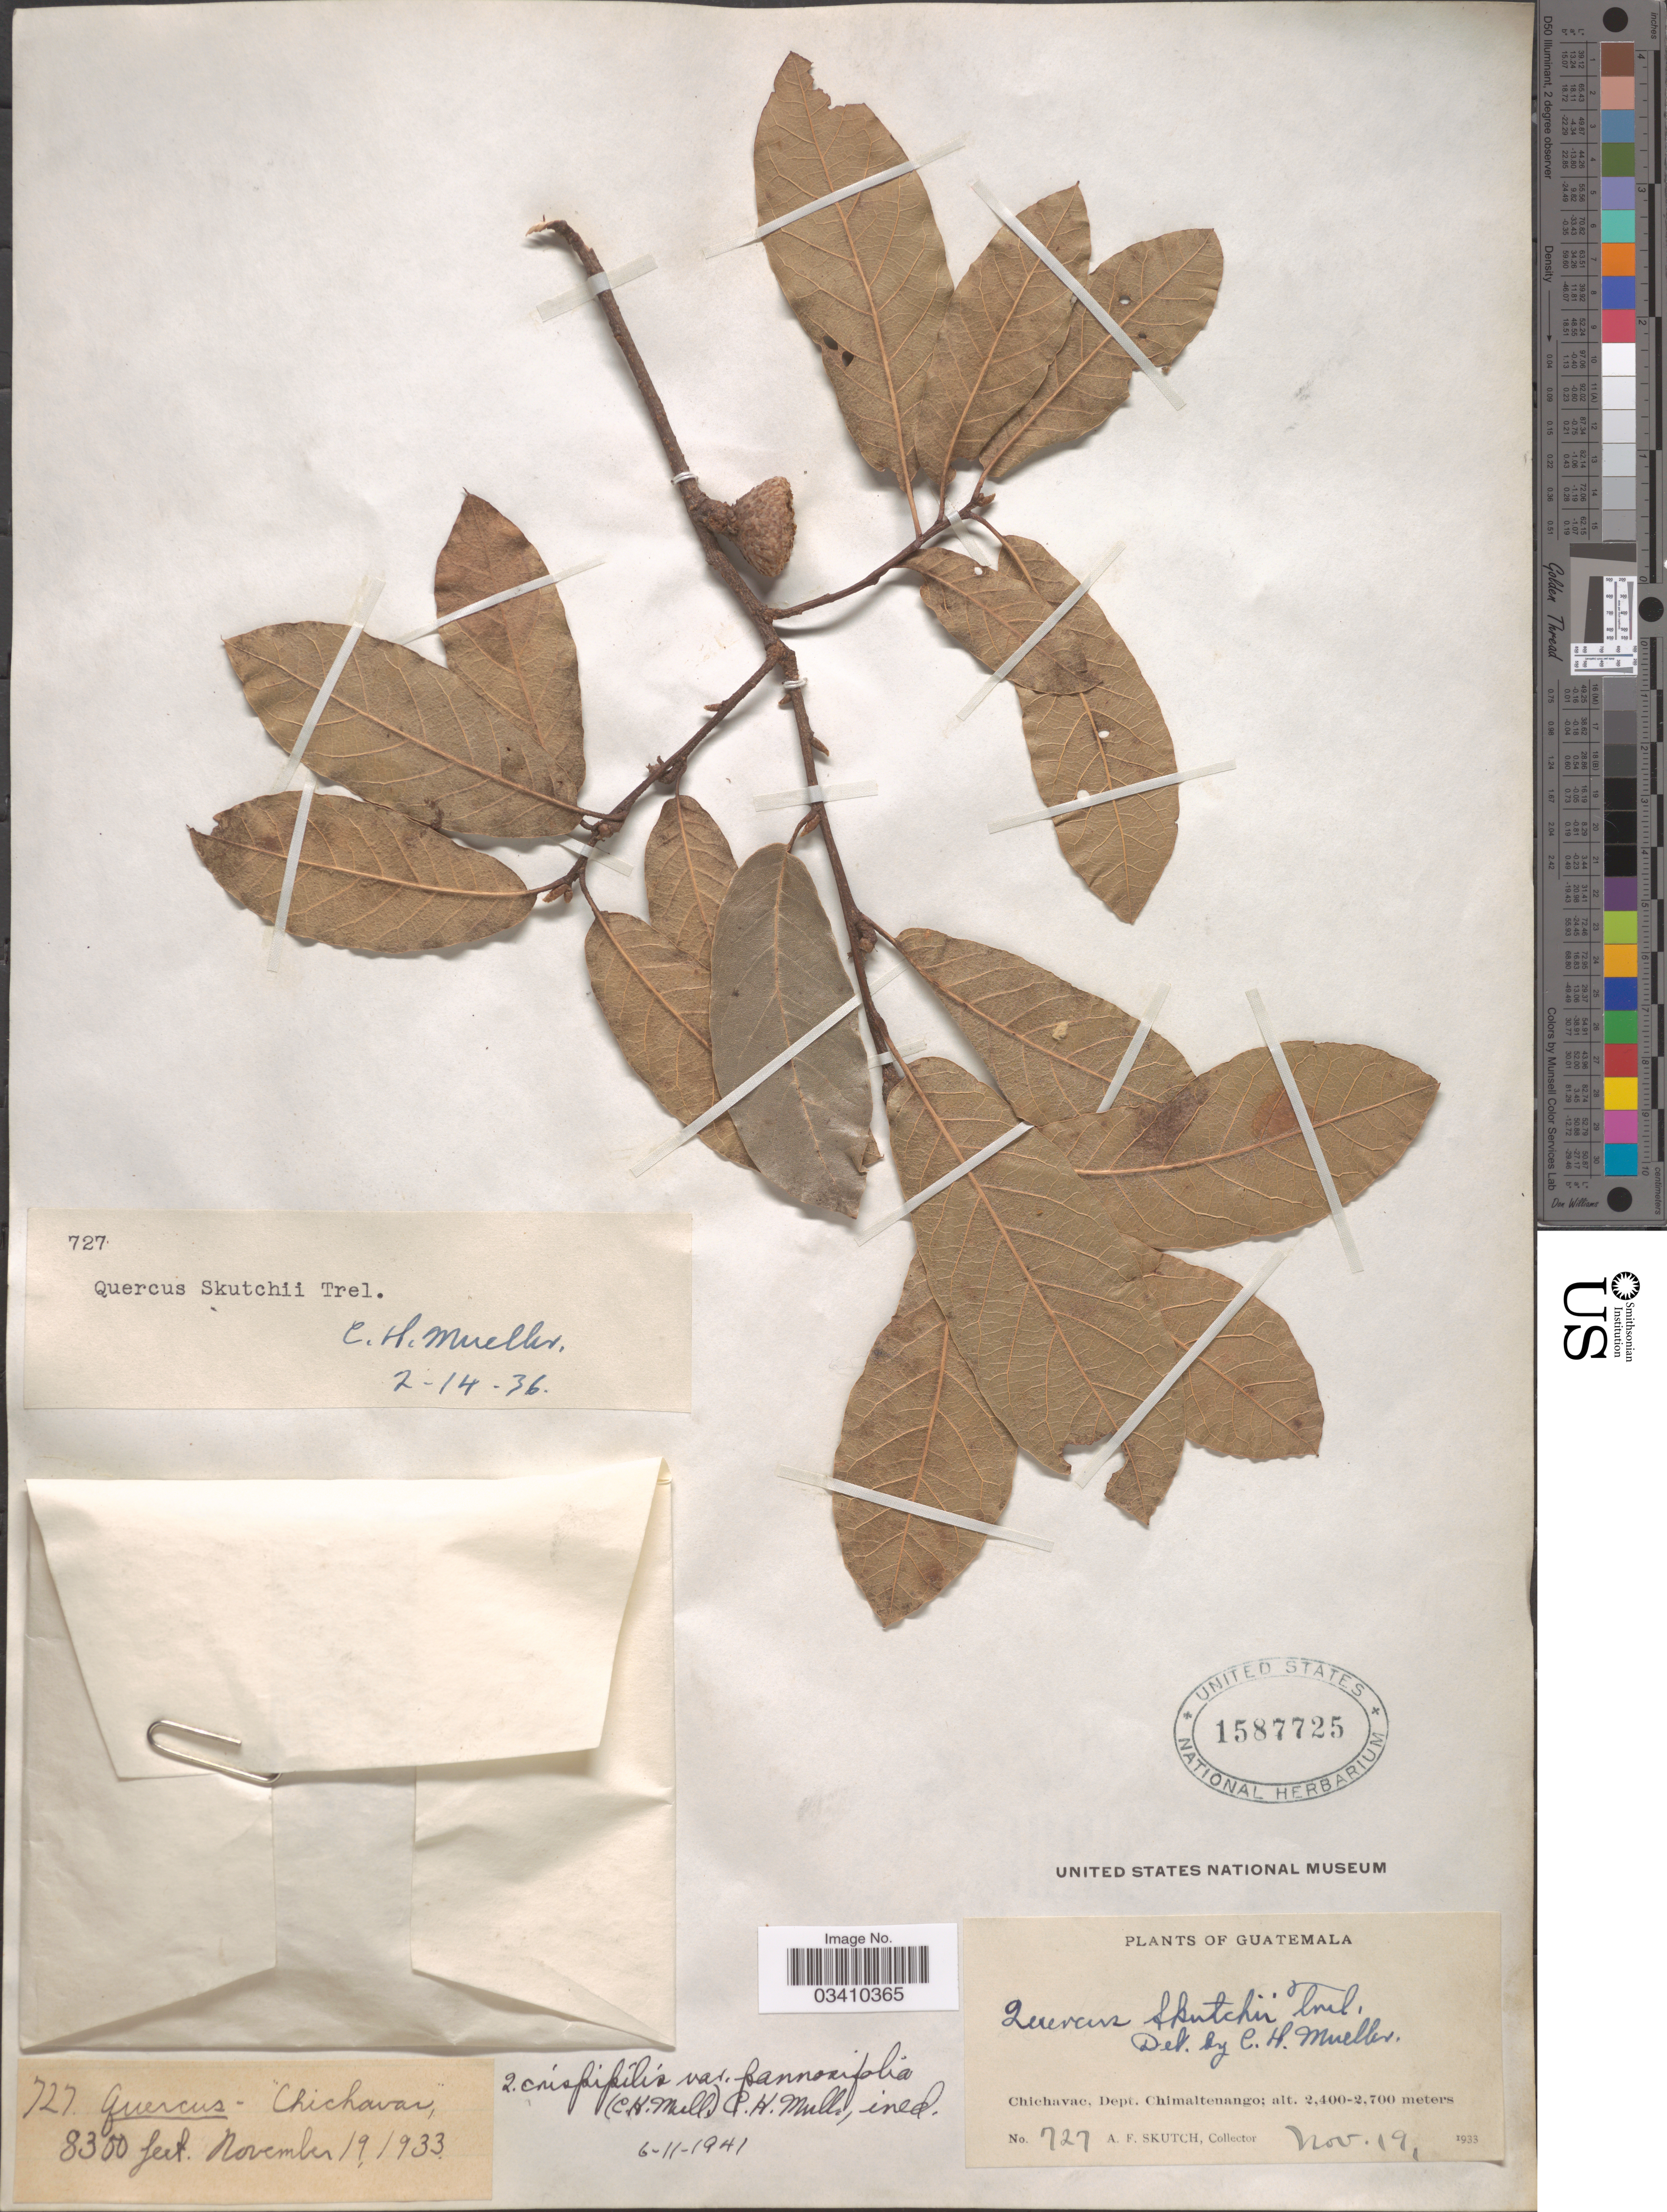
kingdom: Plantae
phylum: Tracheophyta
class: Magnoliopsida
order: Fagales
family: Fagaceae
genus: Quercus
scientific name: Quercus crispipilis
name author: Trel.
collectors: A. F. Skutch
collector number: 727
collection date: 1933-11-19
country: Guatemala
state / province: Chimaltenango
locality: Chichavac, Dept. Chimaltenango.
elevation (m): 2530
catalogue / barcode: US 1587725